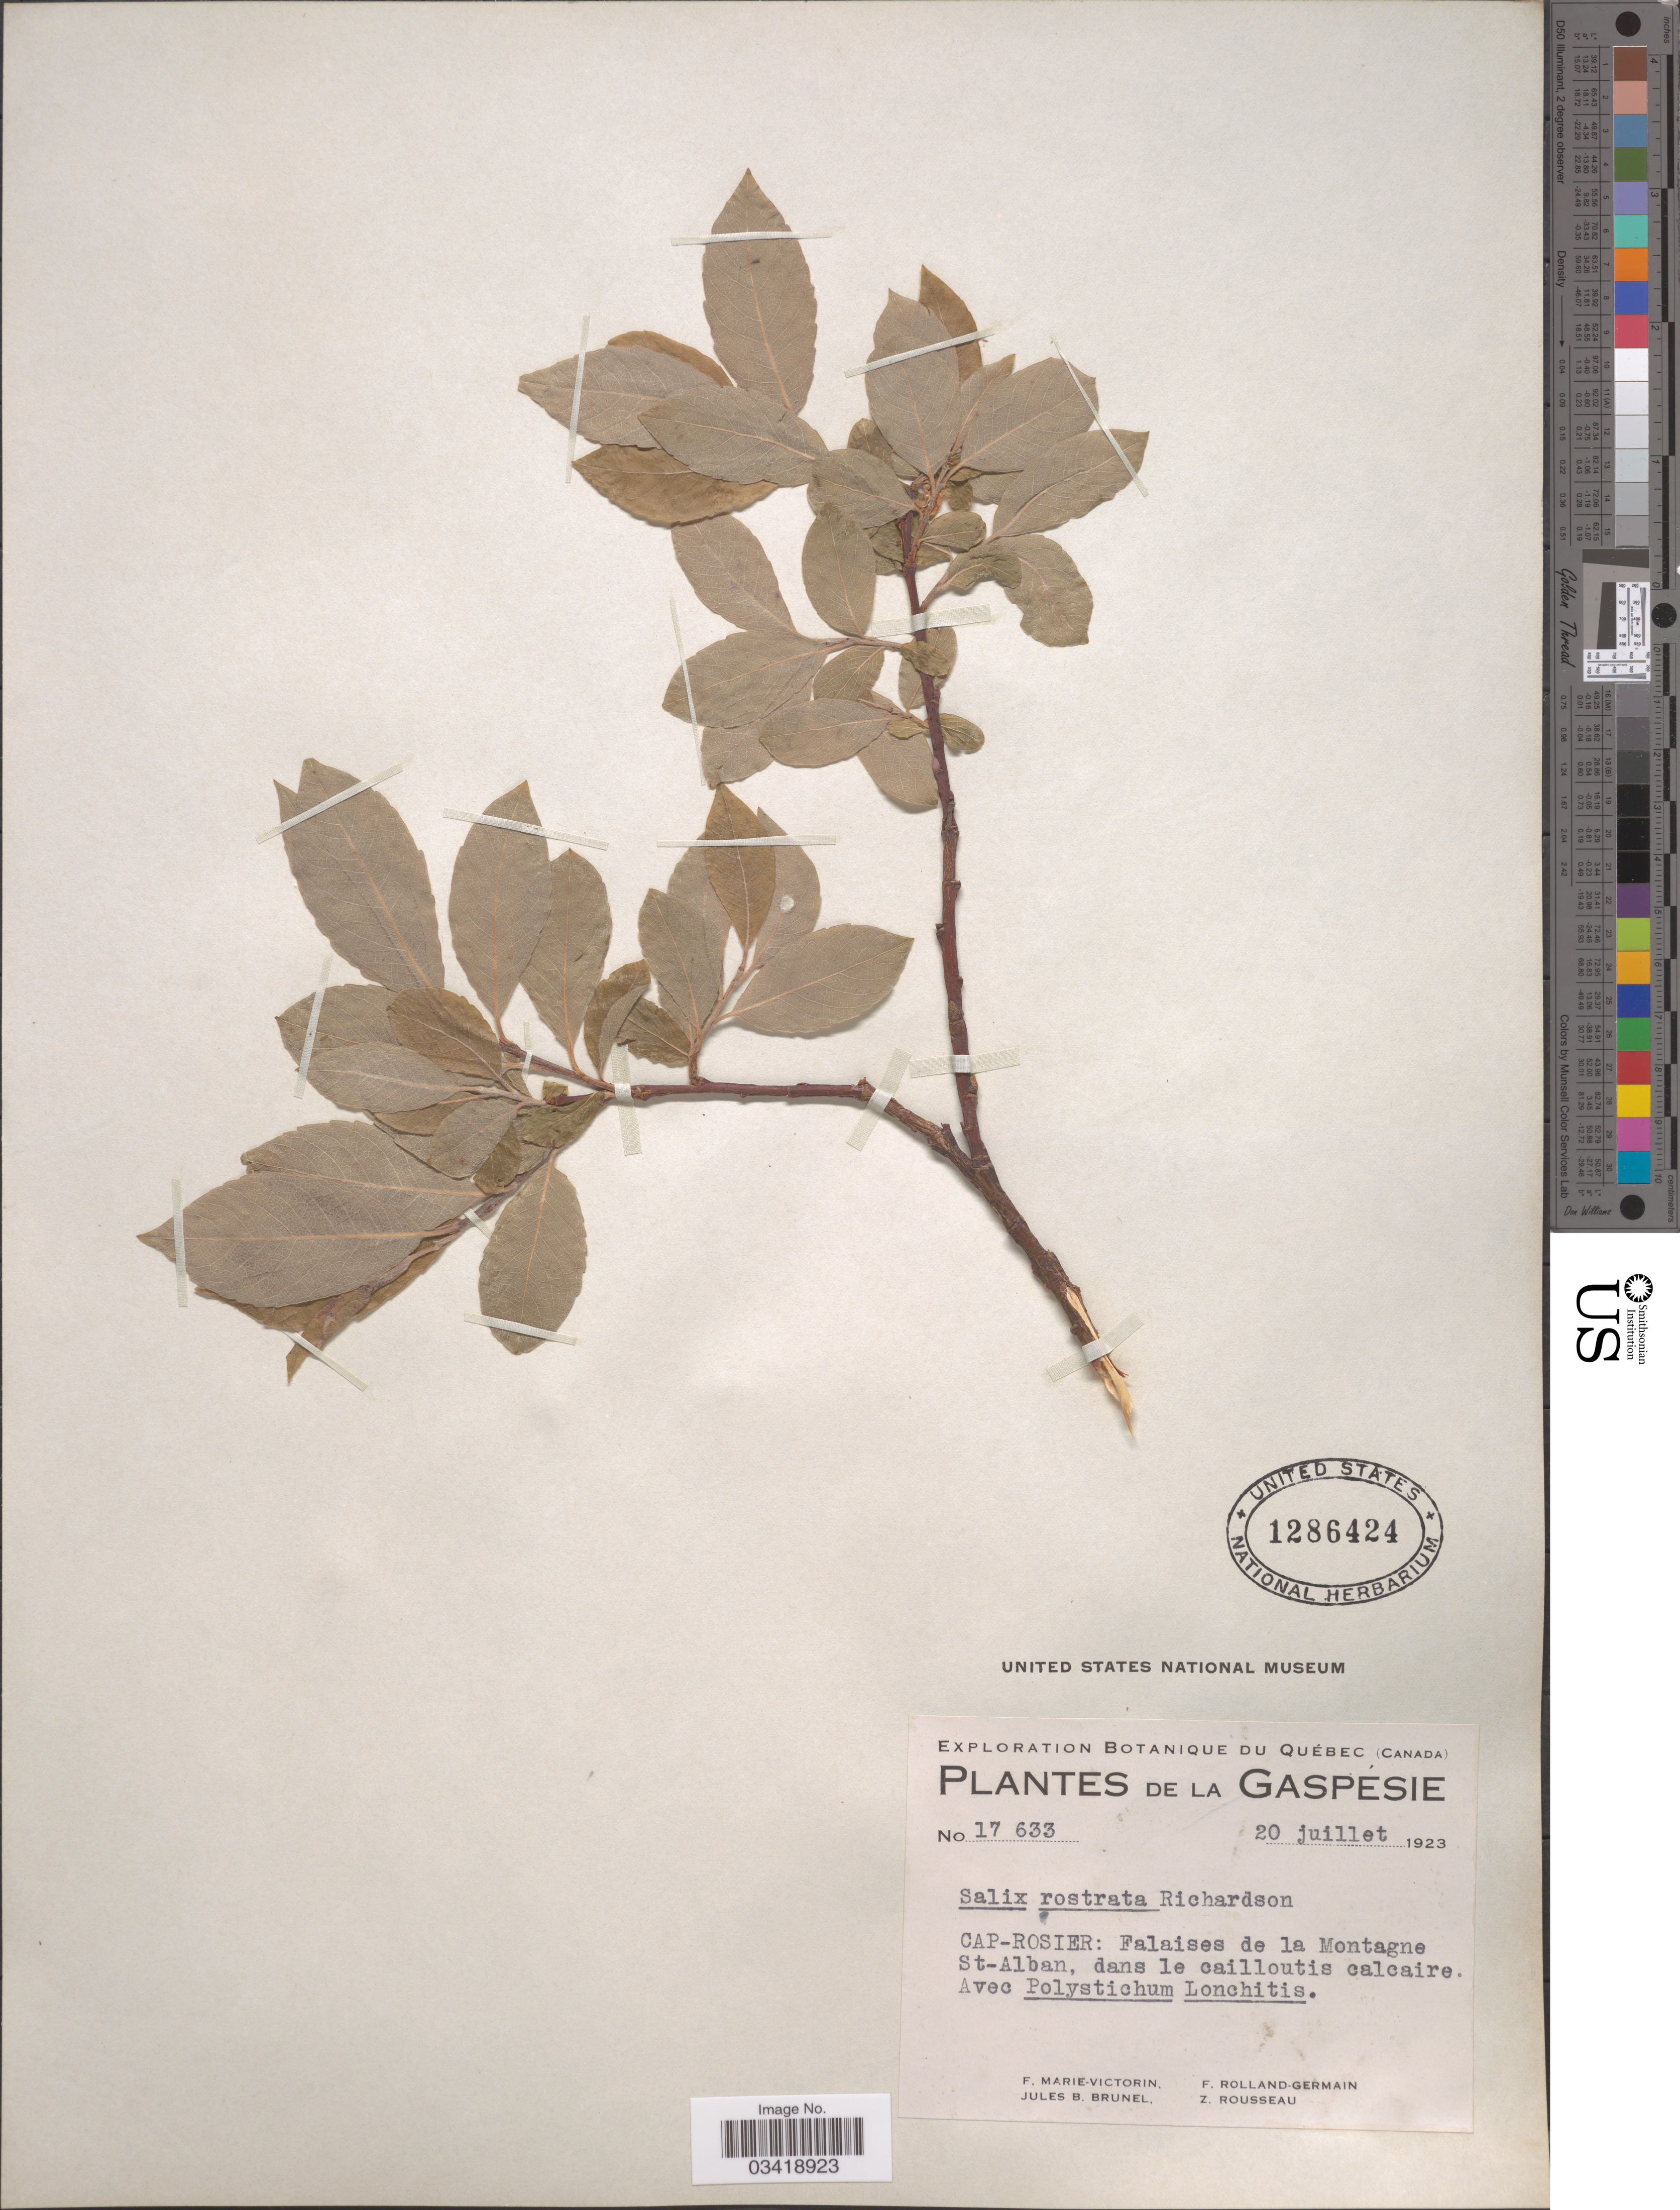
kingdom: Plantae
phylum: Tracheophyta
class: Magnoliopsida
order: Malpighiales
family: Salicaceae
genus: Salix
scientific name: Salix bebbiana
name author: Sarg.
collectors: F. Marie-Victorin, J. Brunel, Rolland-Germain & Z. Rousseau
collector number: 17633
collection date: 1923-07-20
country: Canada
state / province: Quebec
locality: Gaspésie. Cap-Rosier: Falaises de la Montagne St-Alban, dans le cailloutis calcaire.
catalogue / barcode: US 1286424